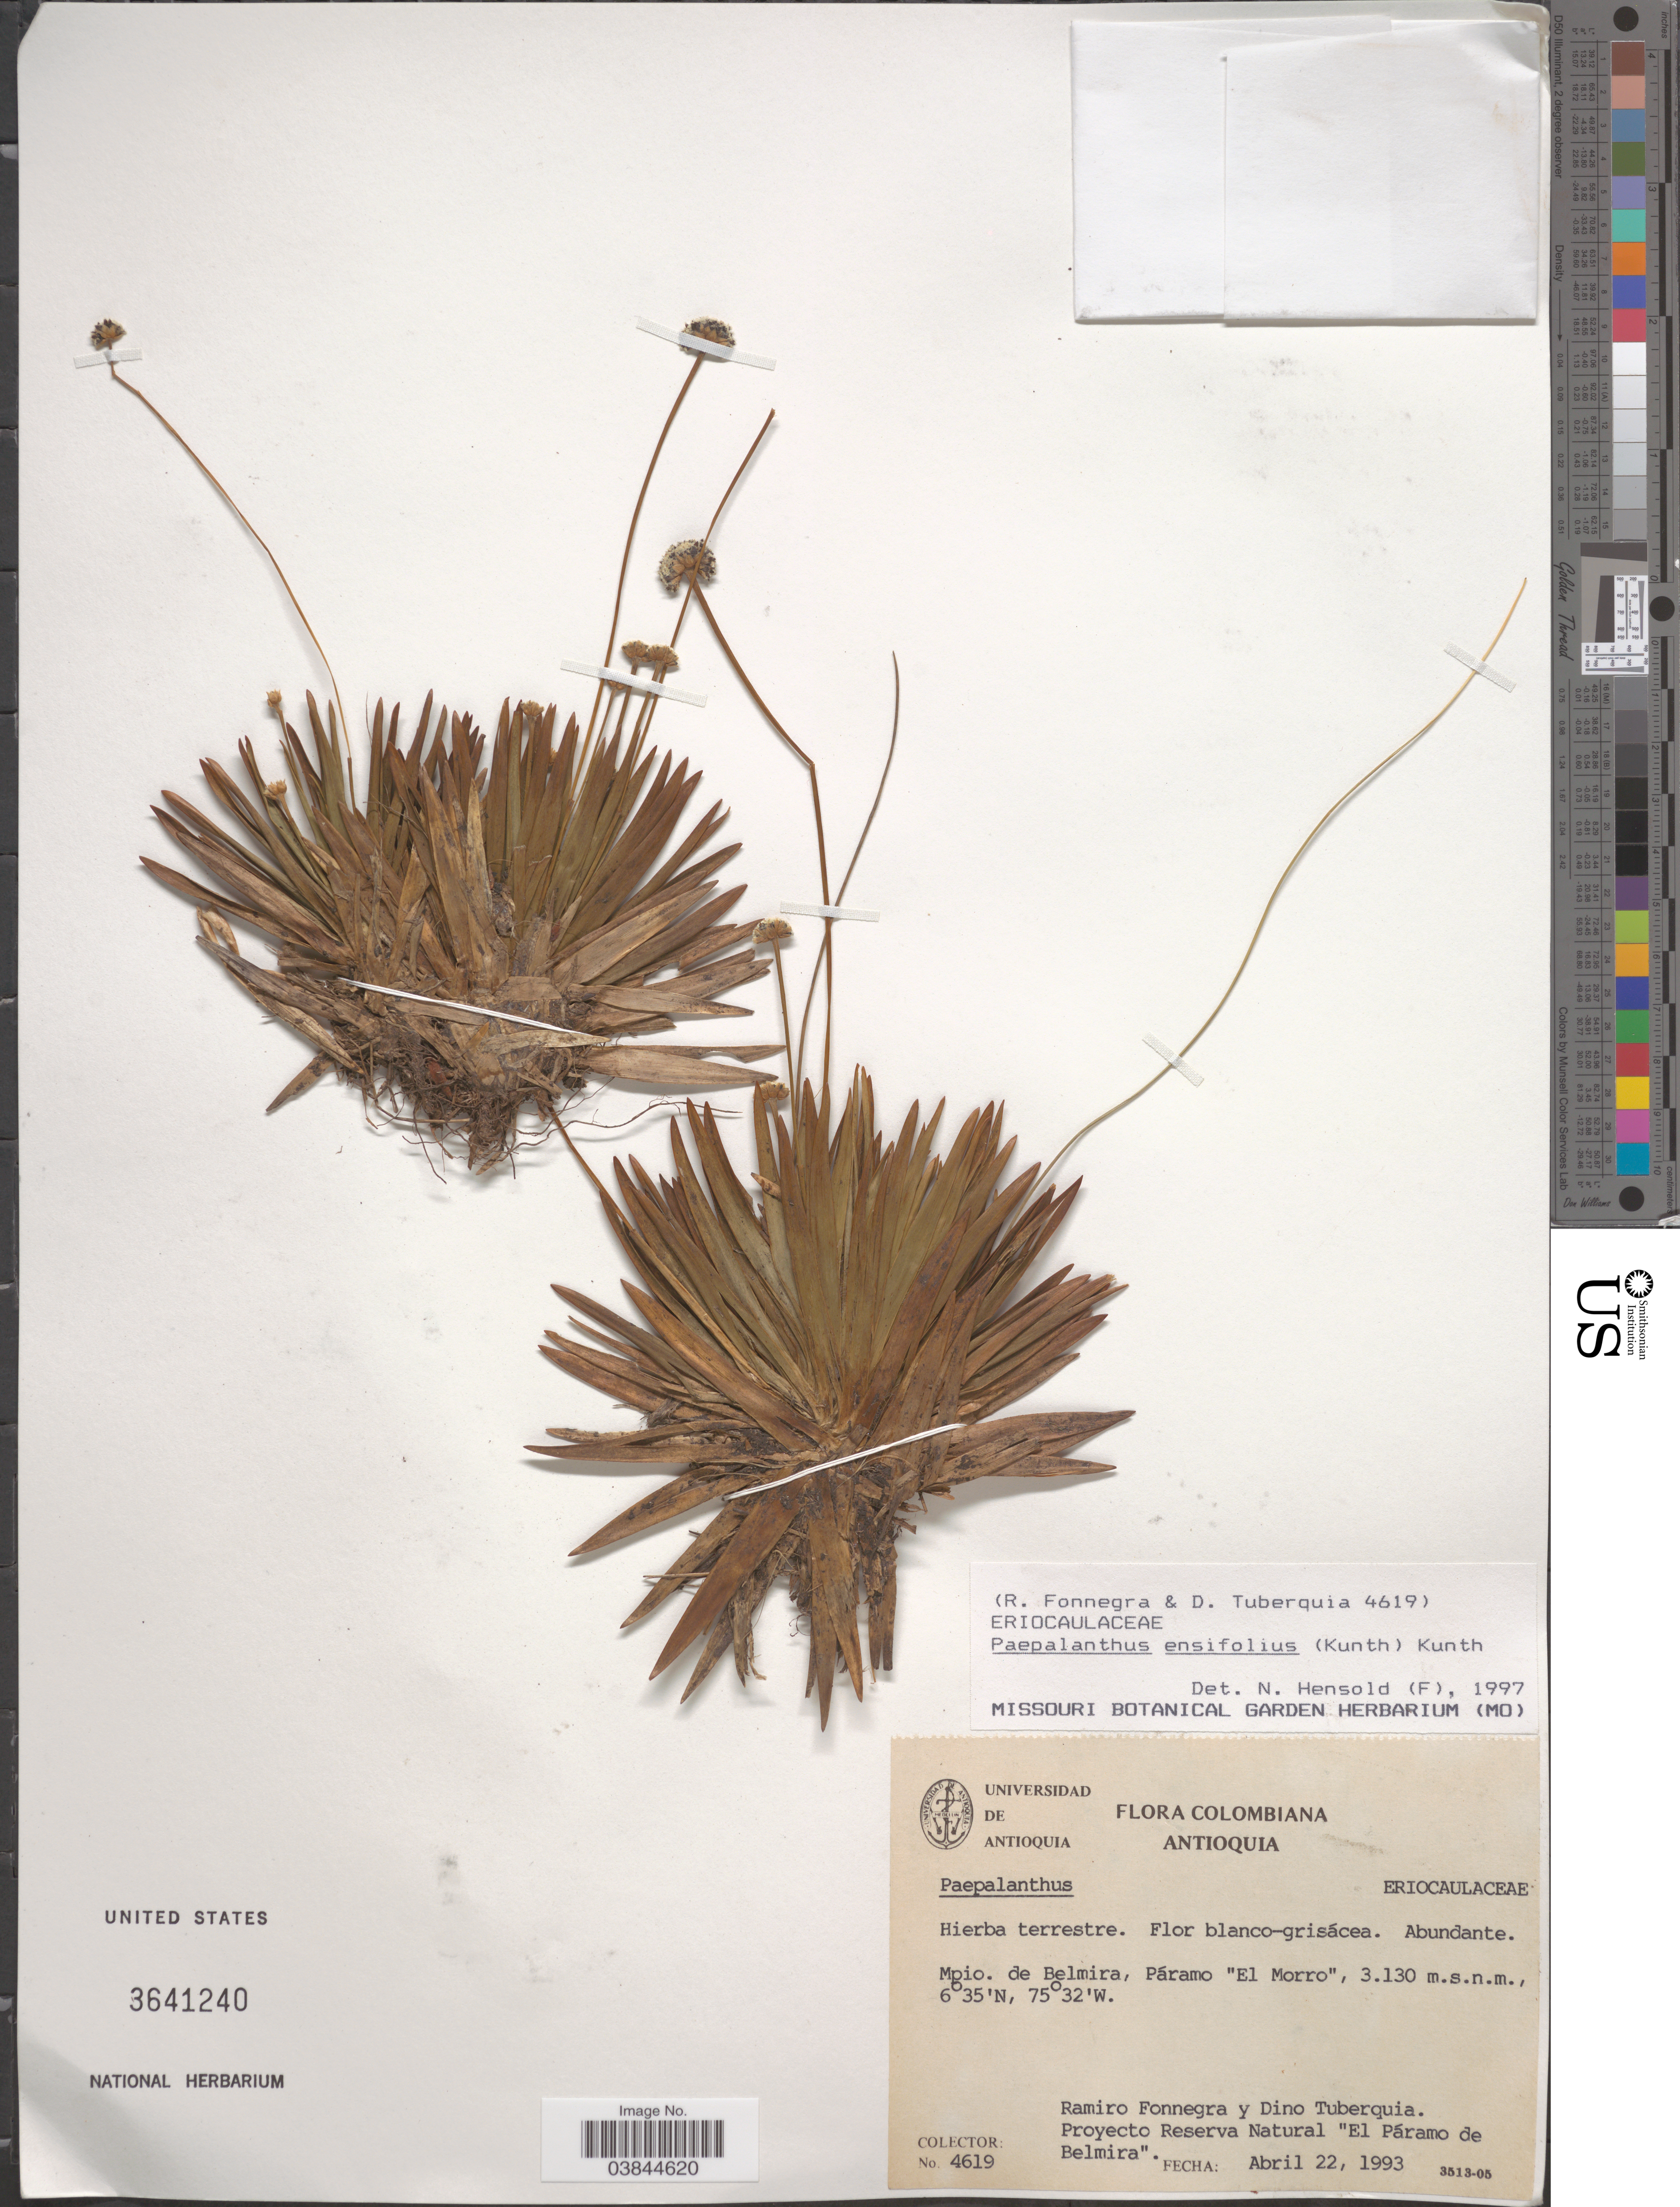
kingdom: Plantae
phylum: Tracheophyta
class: Liliopsida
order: Poales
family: Eriocaulaceae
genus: Paepalanthus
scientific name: Paepalanthus ensifolius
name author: (Kunth) Kunth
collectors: R. Fonnegra & D. Tuberquia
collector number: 4619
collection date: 1993-04-22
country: Colombia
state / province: Antioquia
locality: Mpio. de Belmira, Páramo "El Morro".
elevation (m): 3130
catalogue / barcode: US 3641240